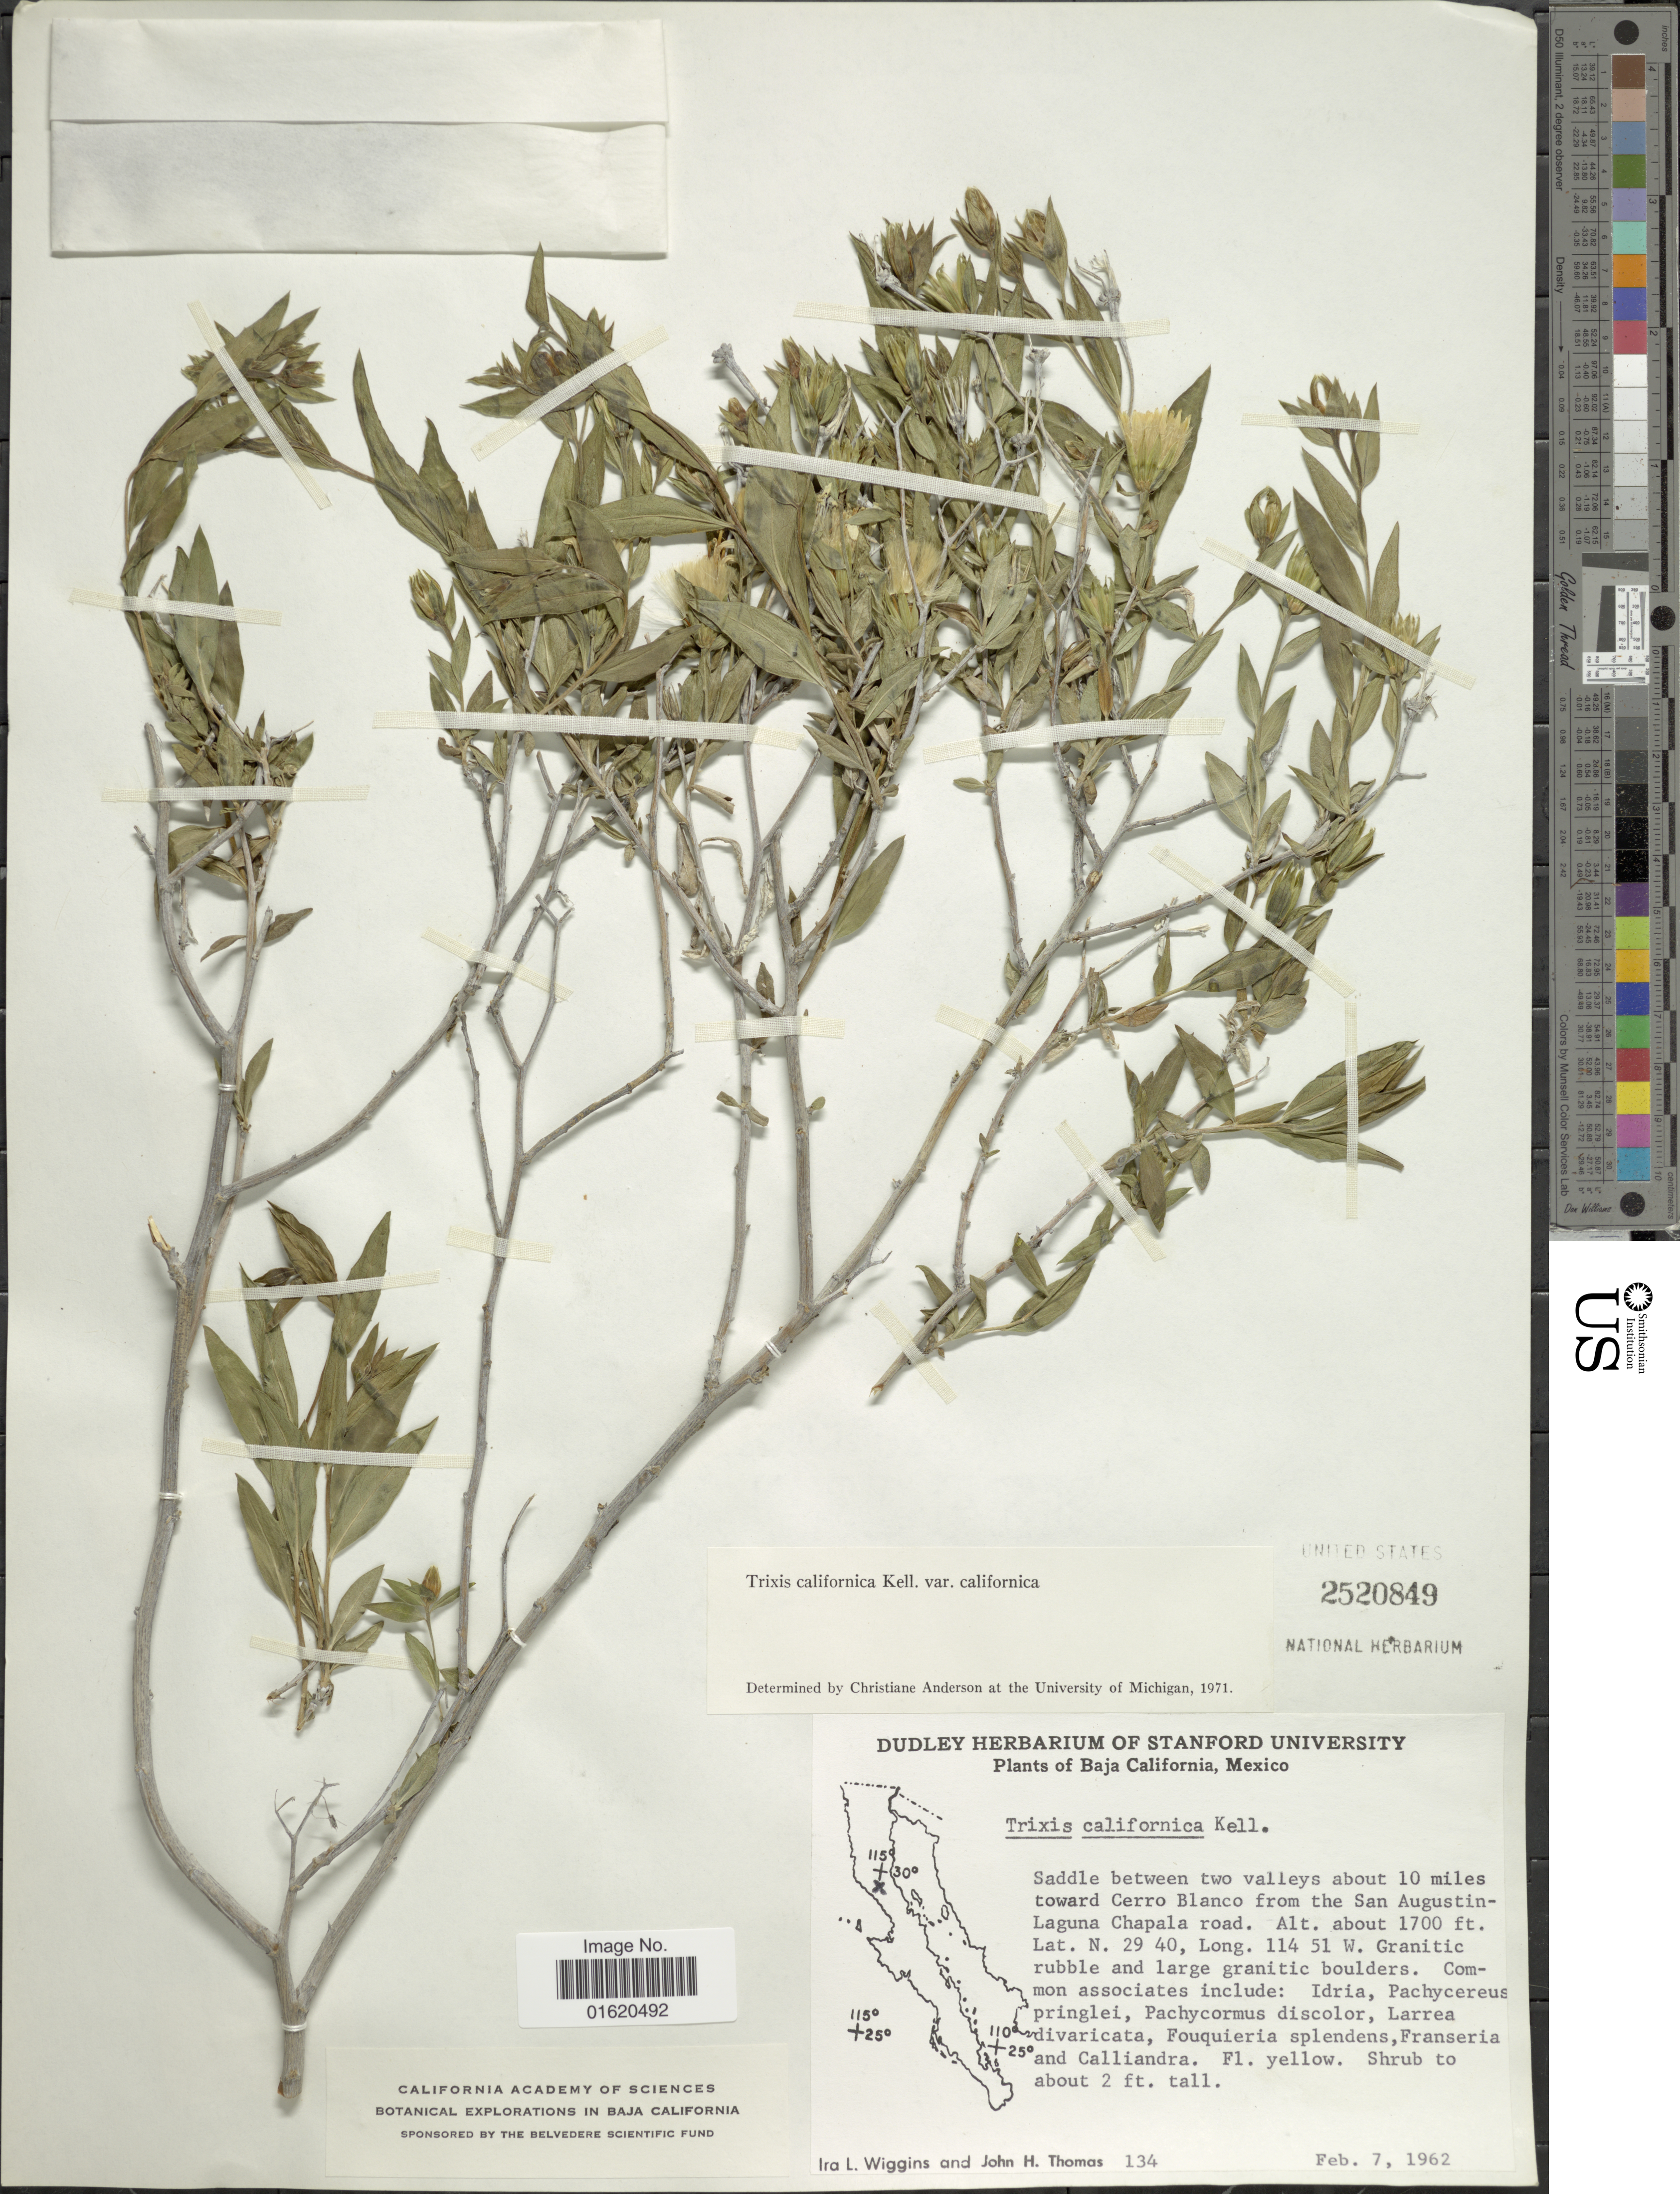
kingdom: Plantae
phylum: Tracheophyta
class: Magnoliopsida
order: Asterales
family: Asteraceae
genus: Trixis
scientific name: Trixis californica var. californica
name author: Kellogg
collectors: I. L. Wiggins & J. H. Thomas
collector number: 134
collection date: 1962-02-07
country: Mexico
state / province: Baja California Norte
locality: Saddle between two valleys about 10 miles toward Cerro Blanco from San Augustin- Laguna Chapala road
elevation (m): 52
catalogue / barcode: US 2520849